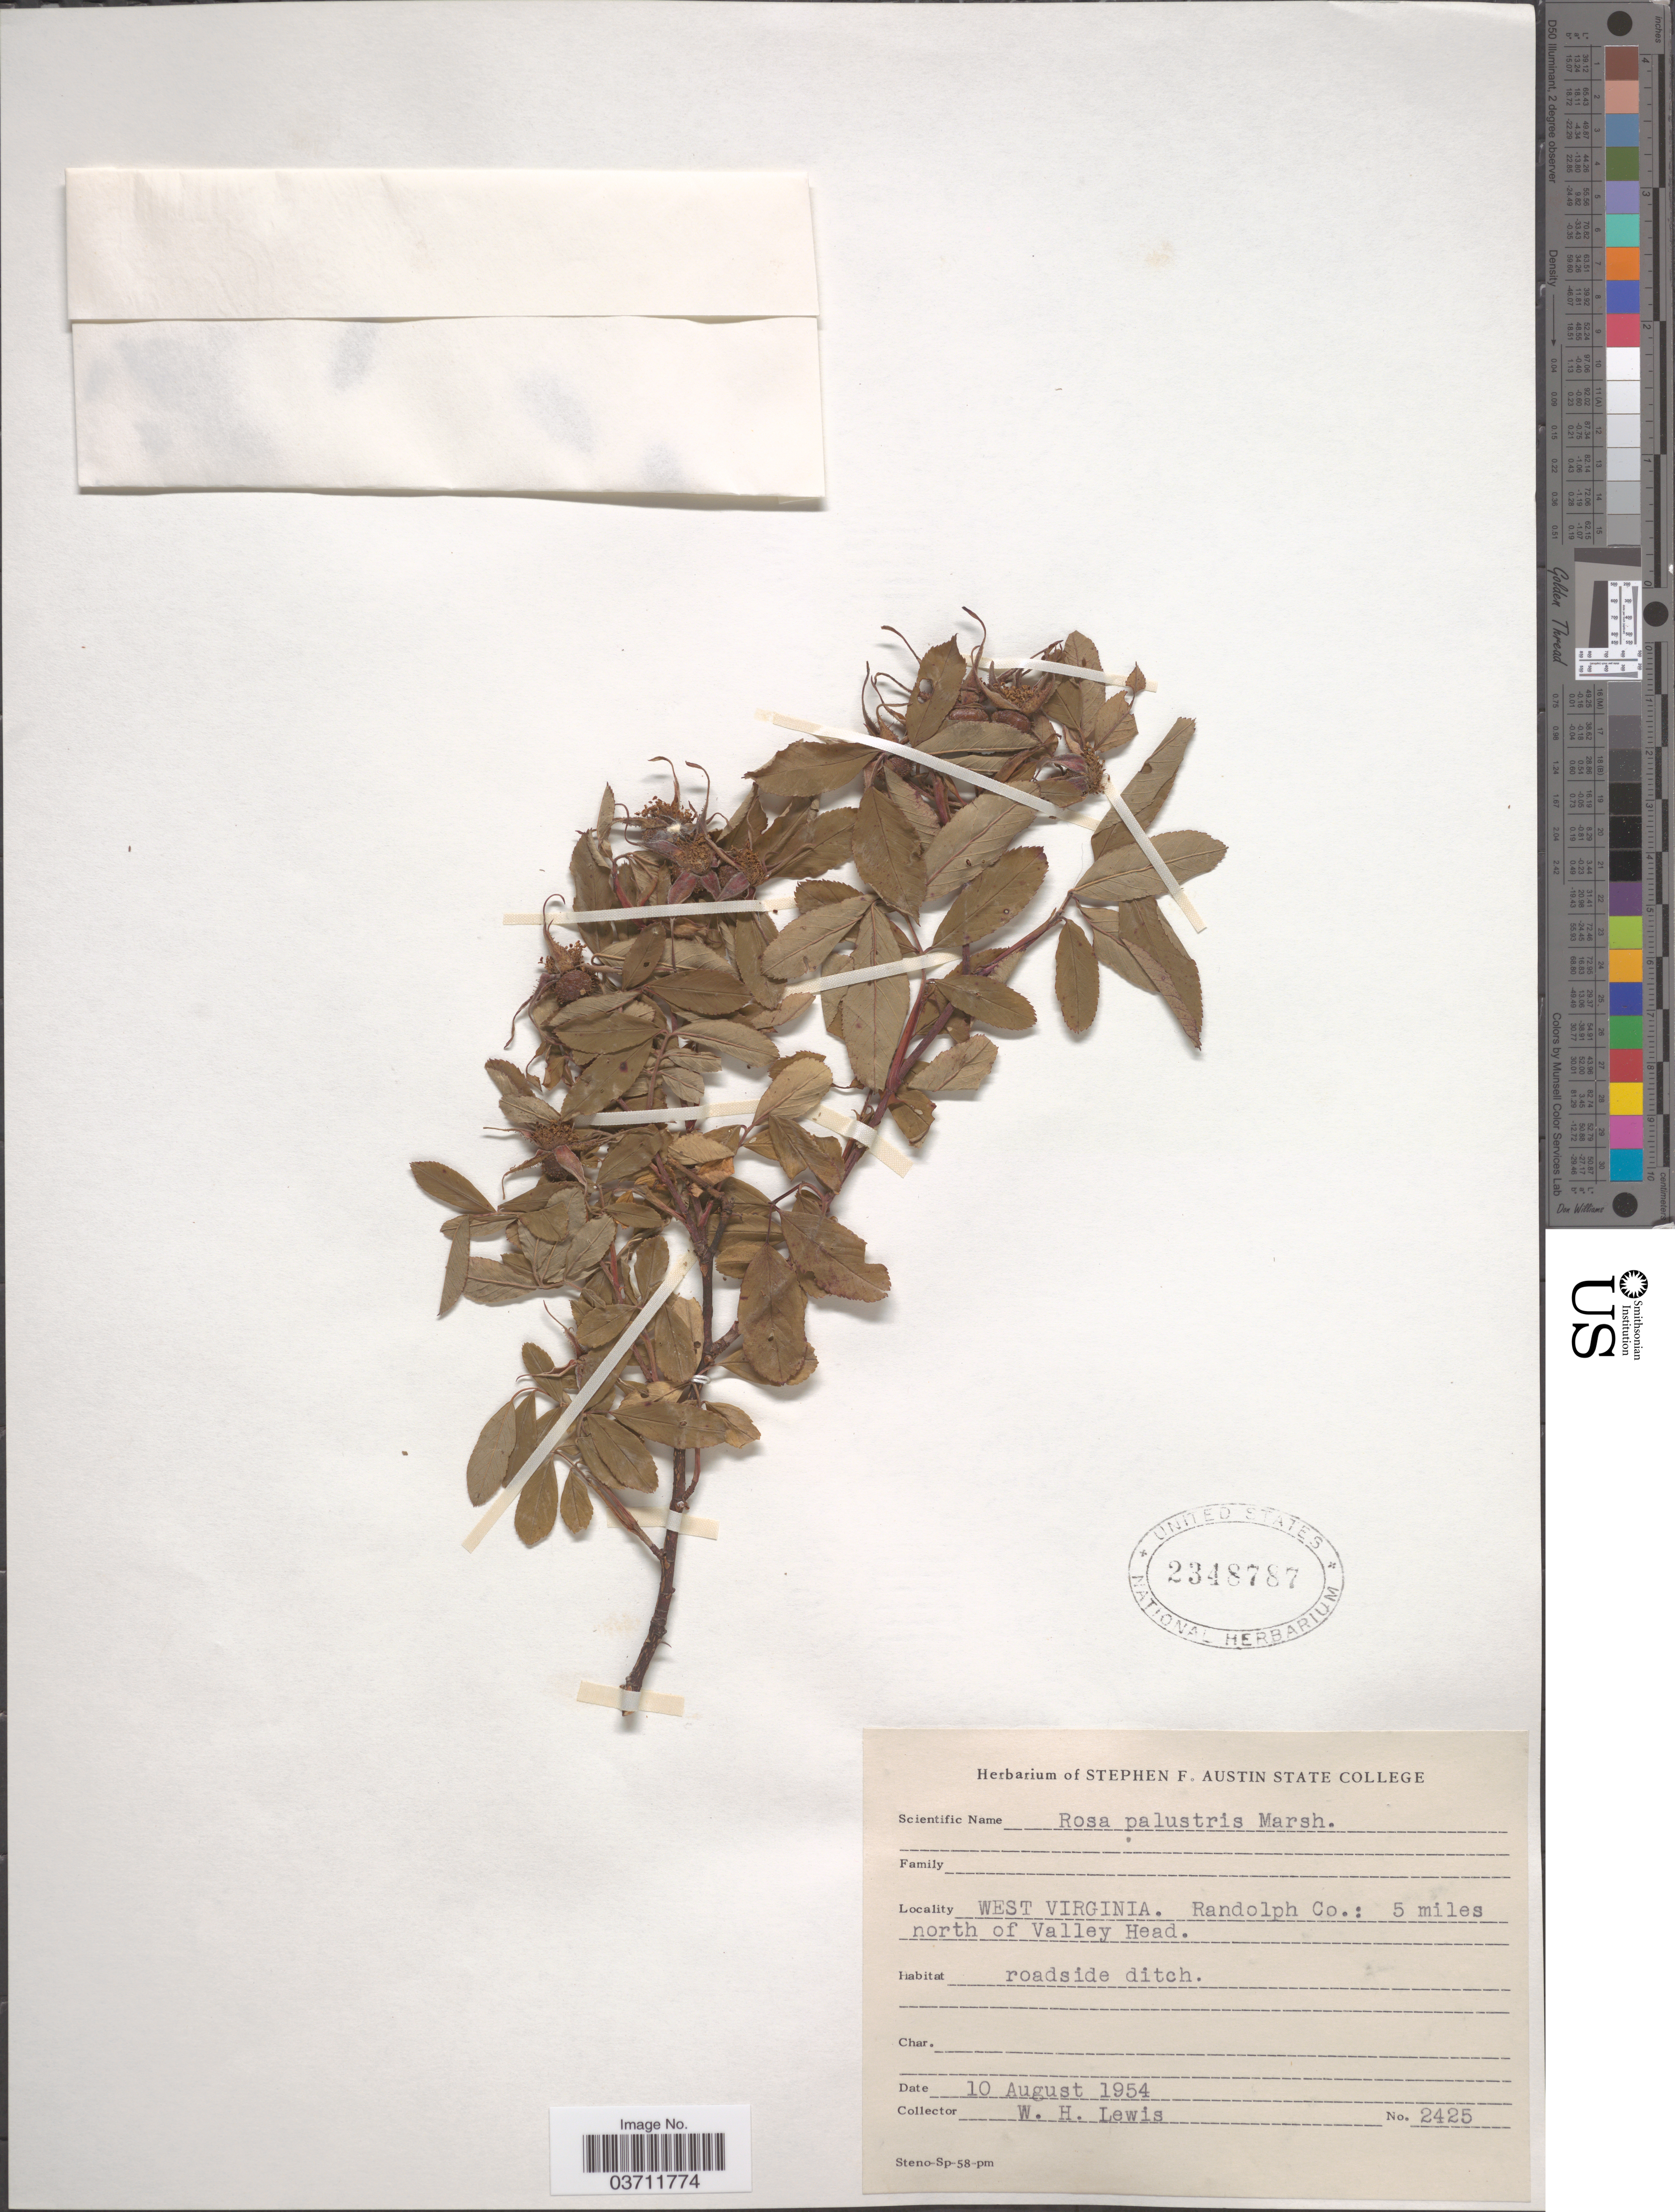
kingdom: Plantae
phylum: Tracheophyta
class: Magnoliopsida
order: Rosales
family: Rosaceae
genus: Rosa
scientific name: Rosa palustris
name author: Marshall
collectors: W. H. Lewis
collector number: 2425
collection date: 1954-08-10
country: United States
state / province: West Virginia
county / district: Randolph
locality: Randolph Co.: 5 miles north of Valley Head.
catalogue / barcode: US 2348787